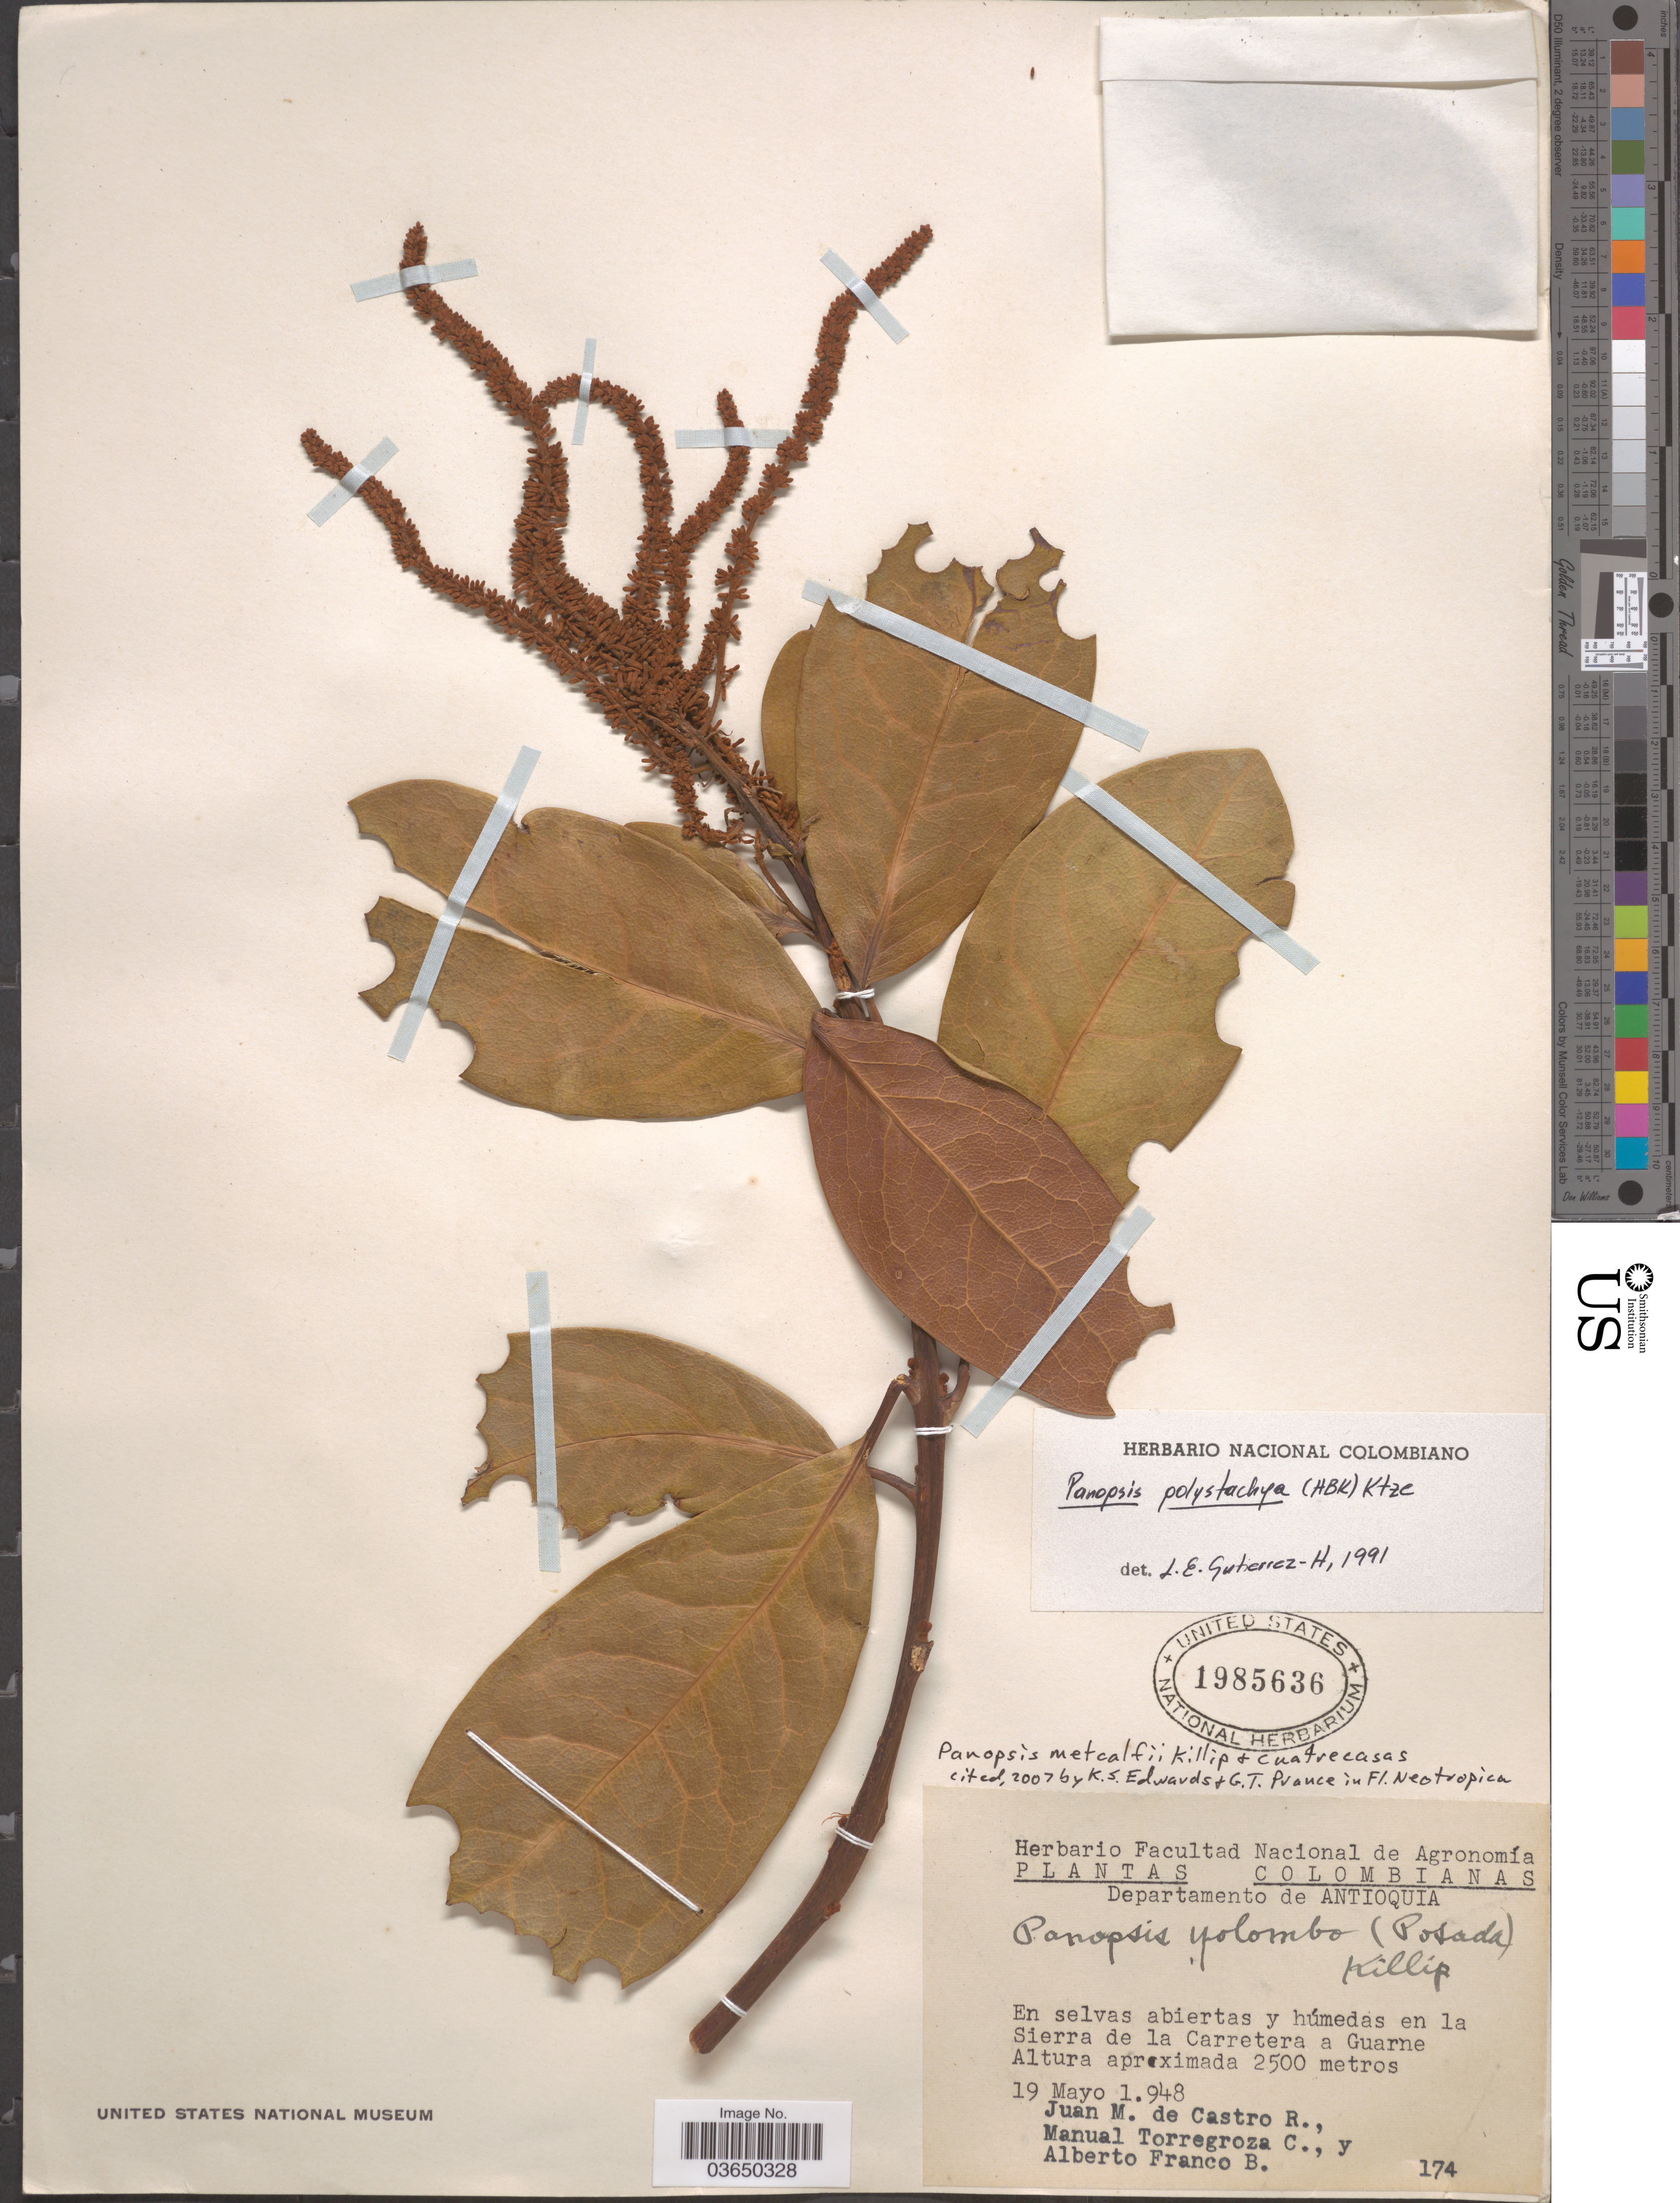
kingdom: Plantae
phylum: Tracheophyta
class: Magnoliopsida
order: Proteales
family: Proteaceae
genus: Panopsis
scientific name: Panopsis metcalfii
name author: Killip & Cuatrec.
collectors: J. De Castro R., M. Torregroza C. & A. Franco B.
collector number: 174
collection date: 1948-05-19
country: Colombia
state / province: Antioquia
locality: Departamento de Antioquia. En selvas abiertas y húmedas en la Sierra de la Carretera a Guarne.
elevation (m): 2500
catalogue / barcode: US 1985636